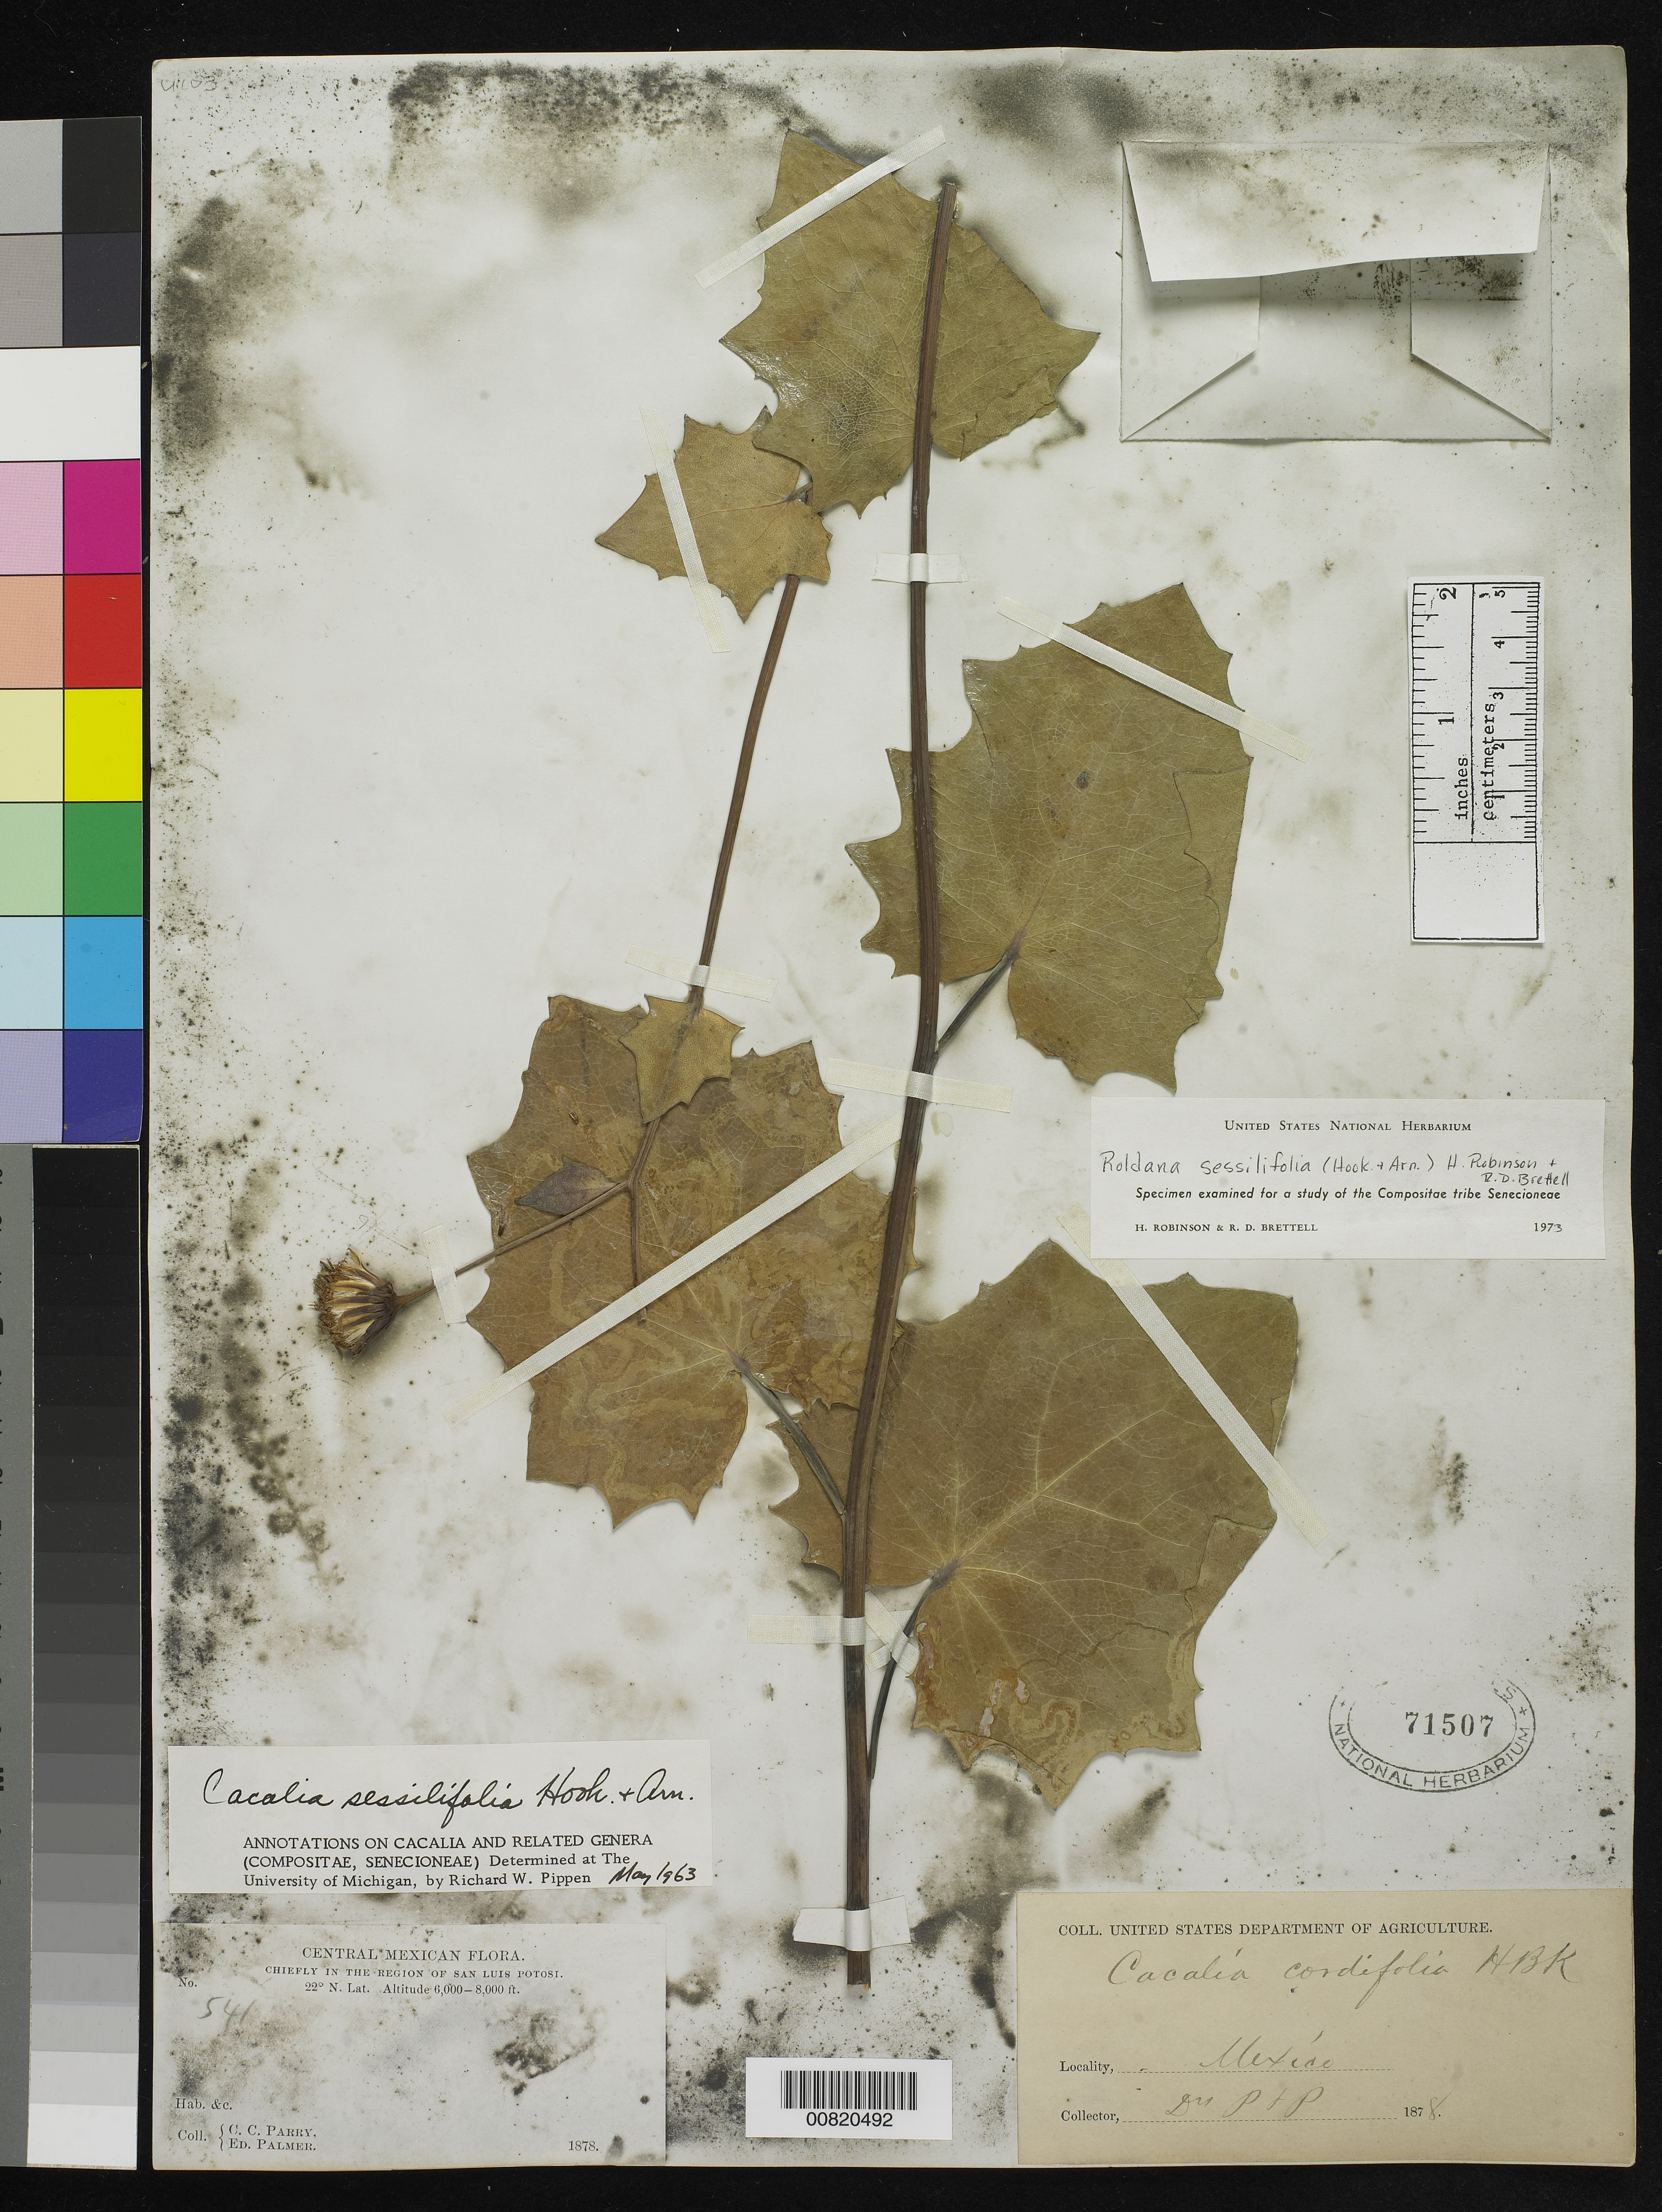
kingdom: Plantae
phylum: Tracheophyta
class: Magnoliopsida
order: Asterales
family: Asteraceae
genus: Roldana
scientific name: Roldana sessilifolia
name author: (Hook.) H. Rob. & Brettell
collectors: C. C. Parry & E. Palmer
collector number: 541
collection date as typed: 1878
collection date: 1878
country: Mexico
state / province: San Luis Potosí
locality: Chiefly in the region of San Luis Potosí.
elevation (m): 1829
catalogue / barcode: US 71507